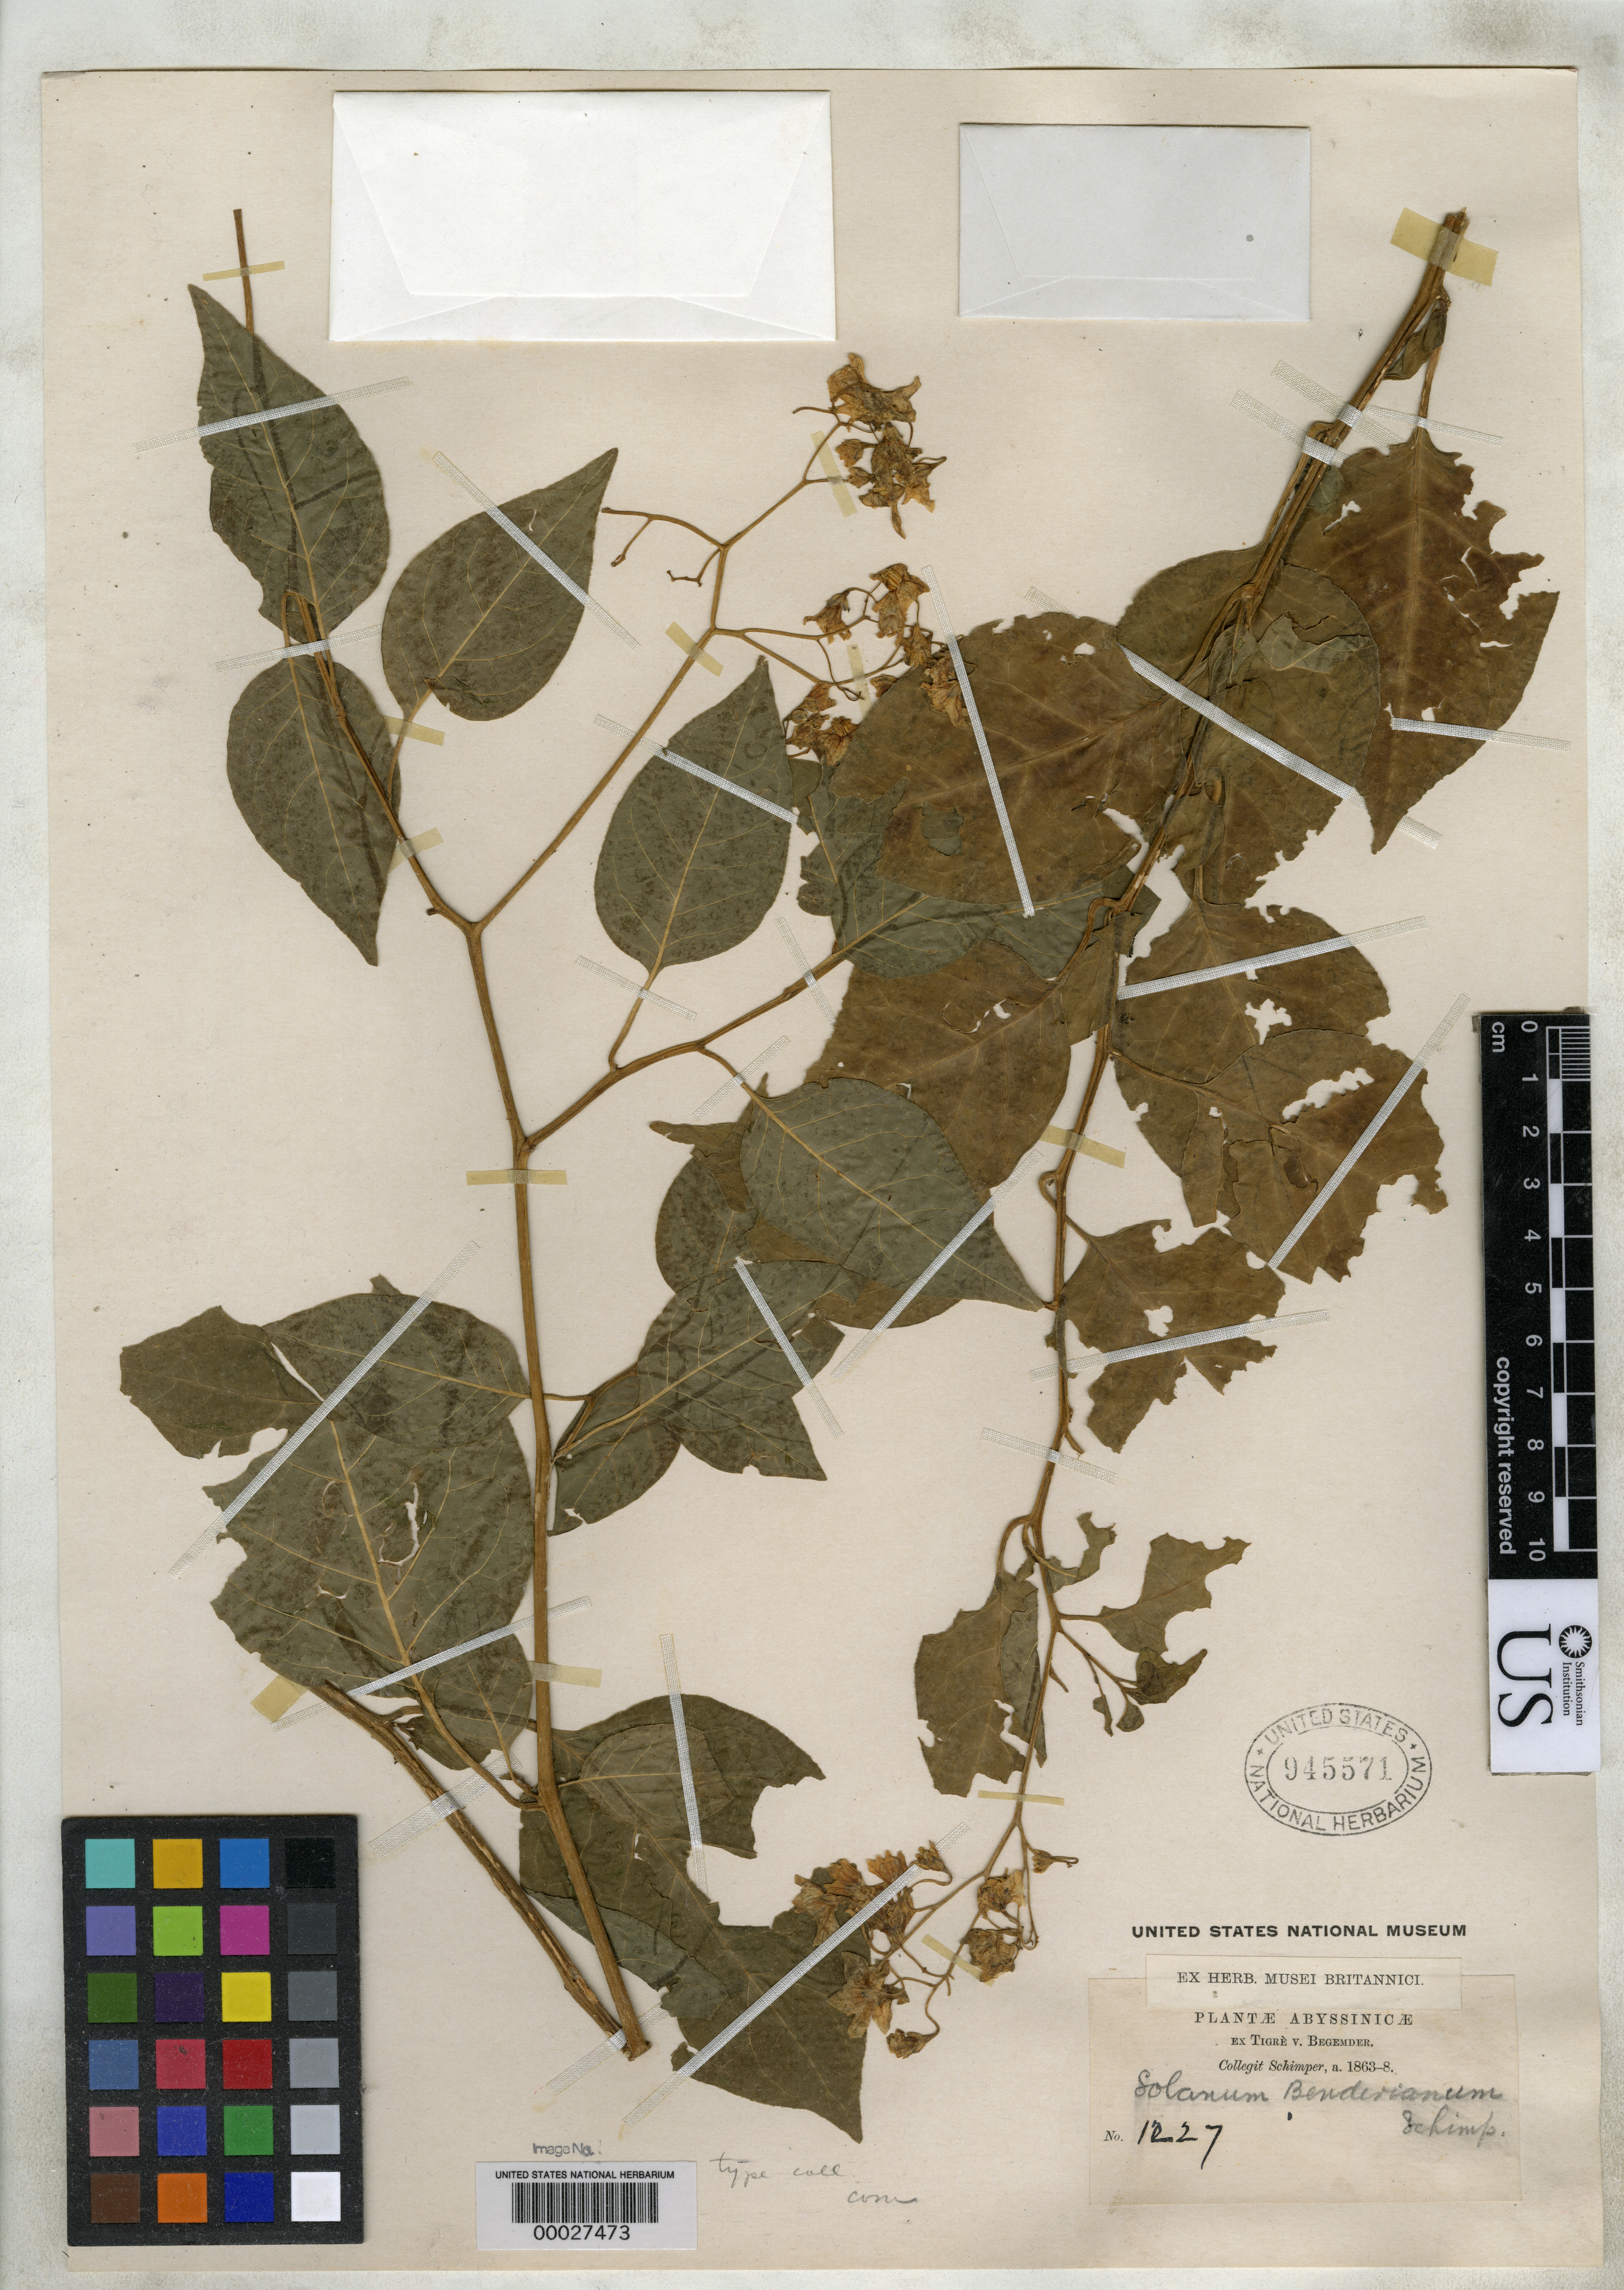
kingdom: Plantae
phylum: Tracheophyta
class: Magnoliopsida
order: Solanales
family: Solanaceae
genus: Solanum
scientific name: Solanum benderianum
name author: G.W. Schimp. ex C.H. Wright in Dyer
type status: Isosyntype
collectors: G. W. Schimper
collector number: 1227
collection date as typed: Dec 1863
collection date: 1863-12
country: Ethiopia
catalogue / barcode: US 945571